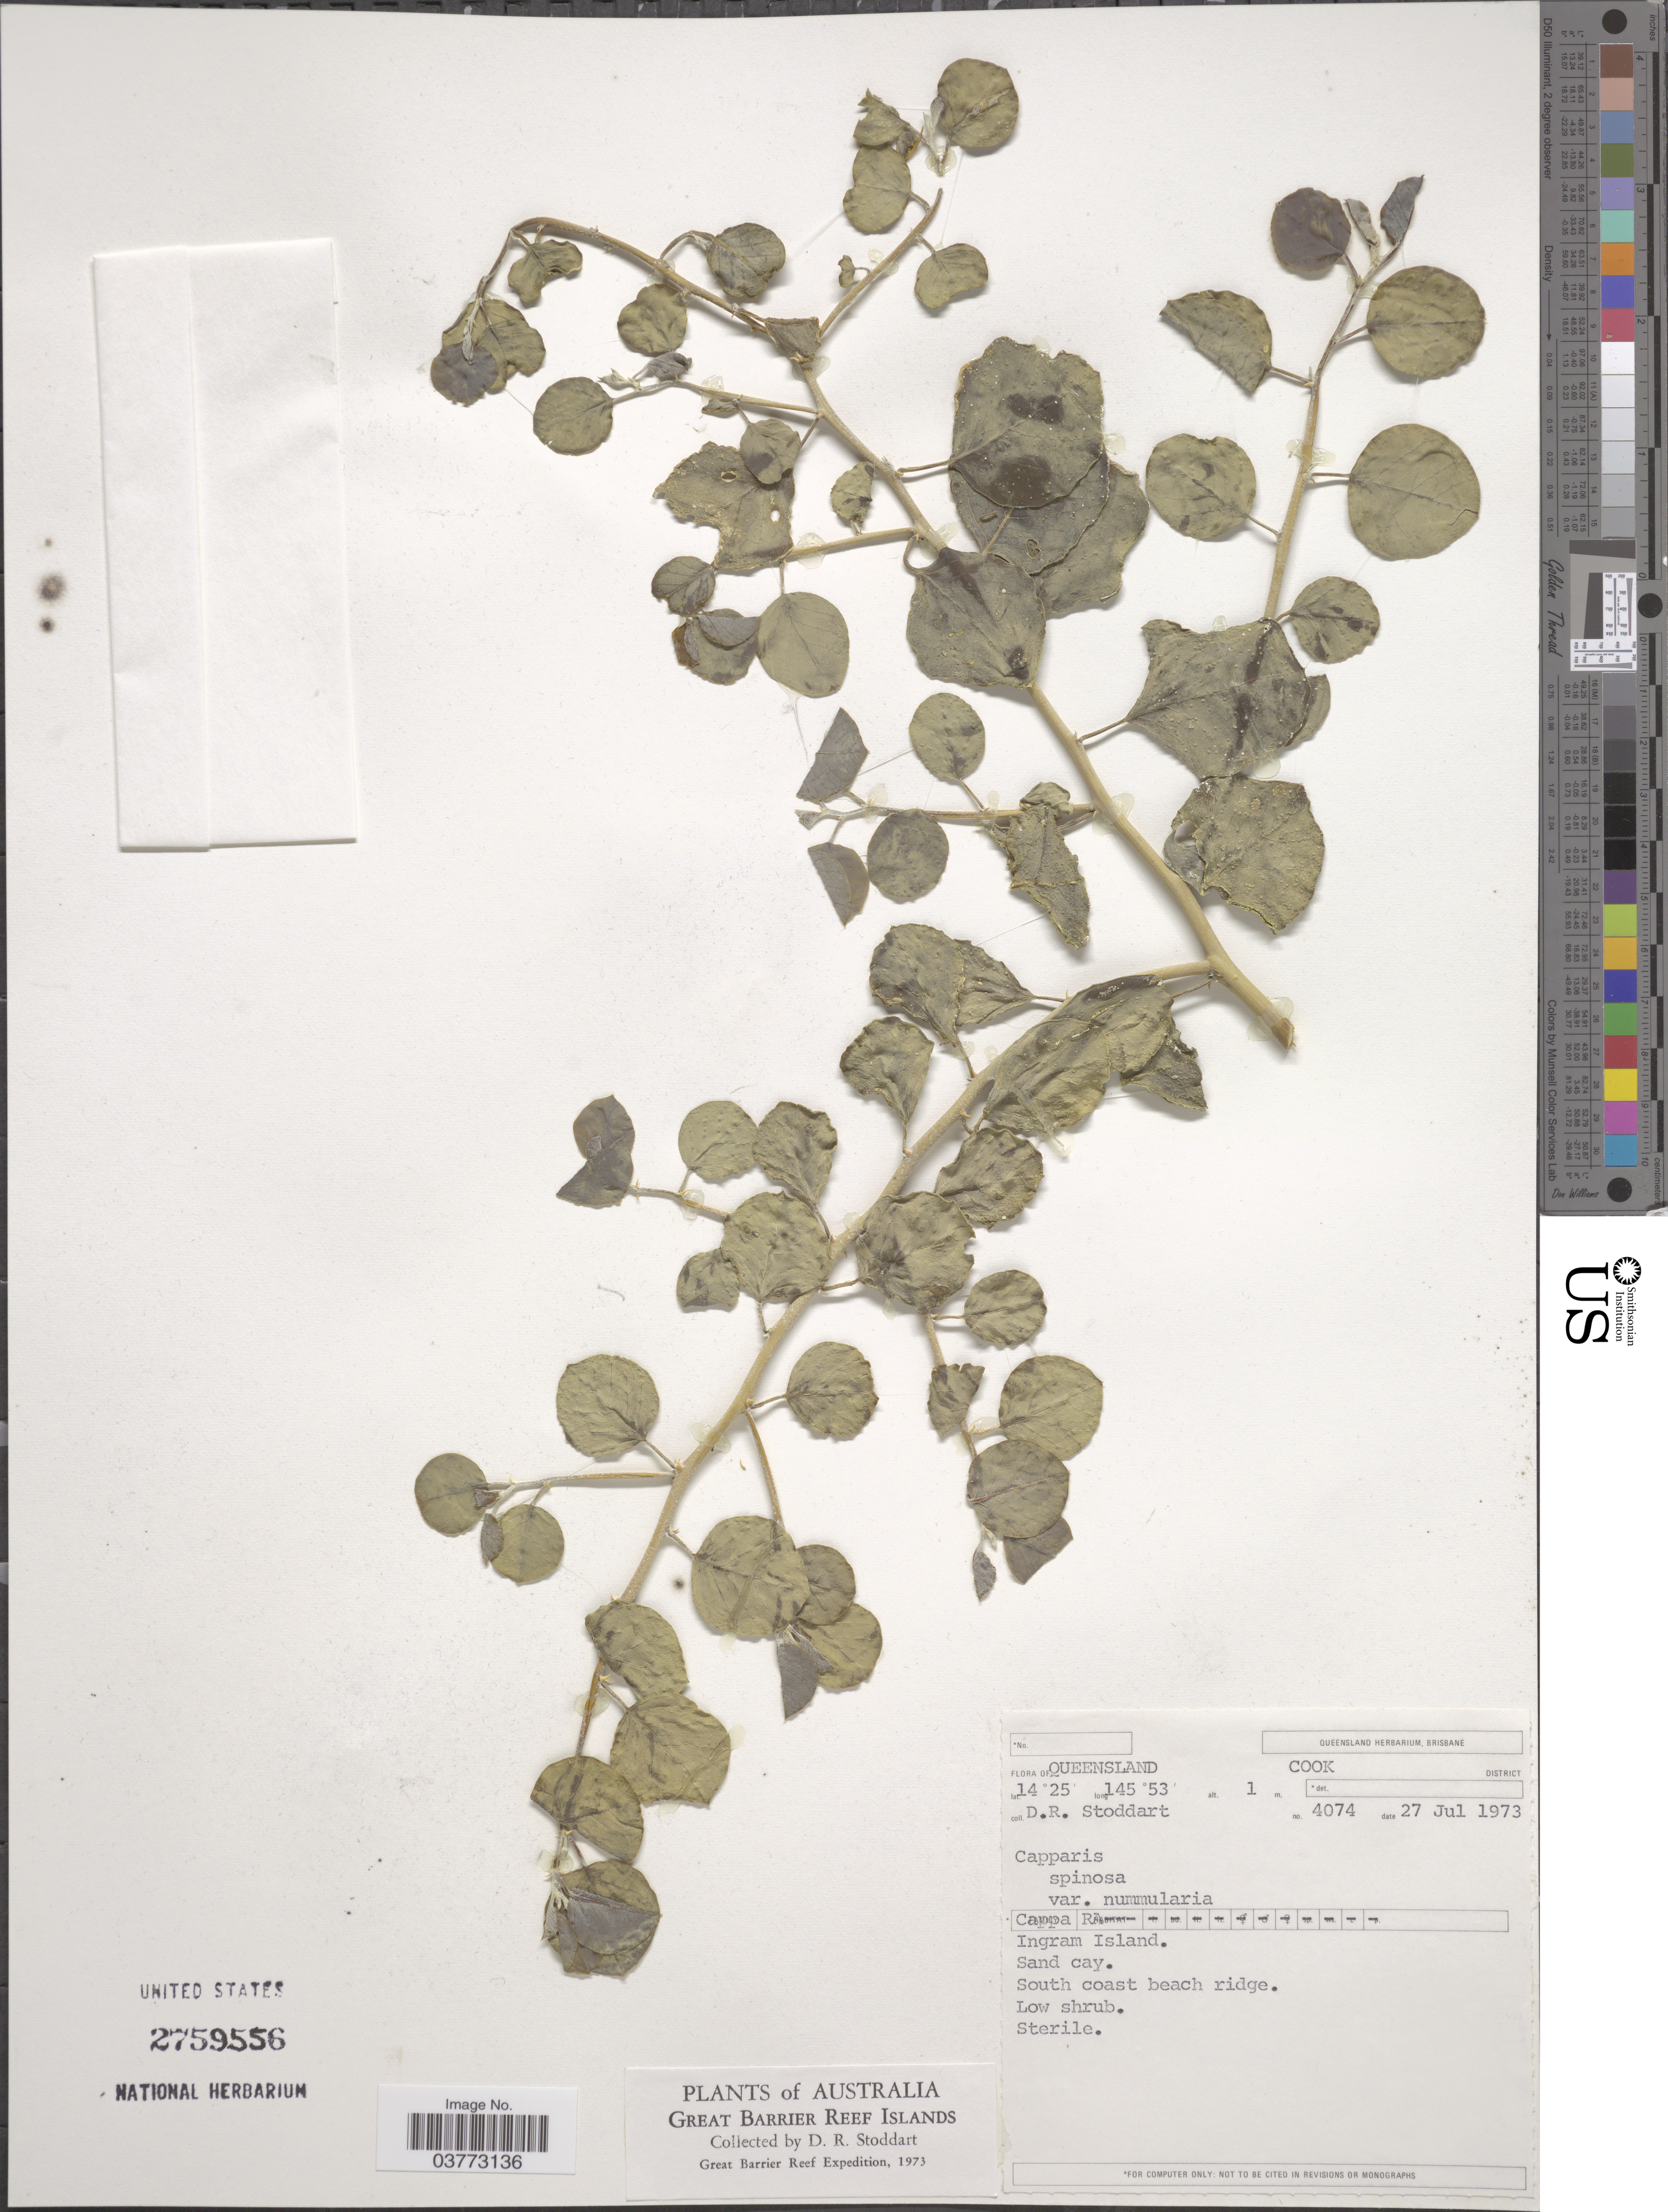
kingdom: Plantae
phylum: Tracheophyta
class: Magnoliopsida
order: Brassicales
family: Capparaceae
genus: Capparis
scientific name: Capparis spinosa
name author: L.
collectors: D. R. Stoddart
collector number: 4074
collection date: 1973-07-27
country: Australia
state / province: Queensland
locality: Cook District. Ingram Island.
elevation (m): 1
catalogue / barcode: US 2759556